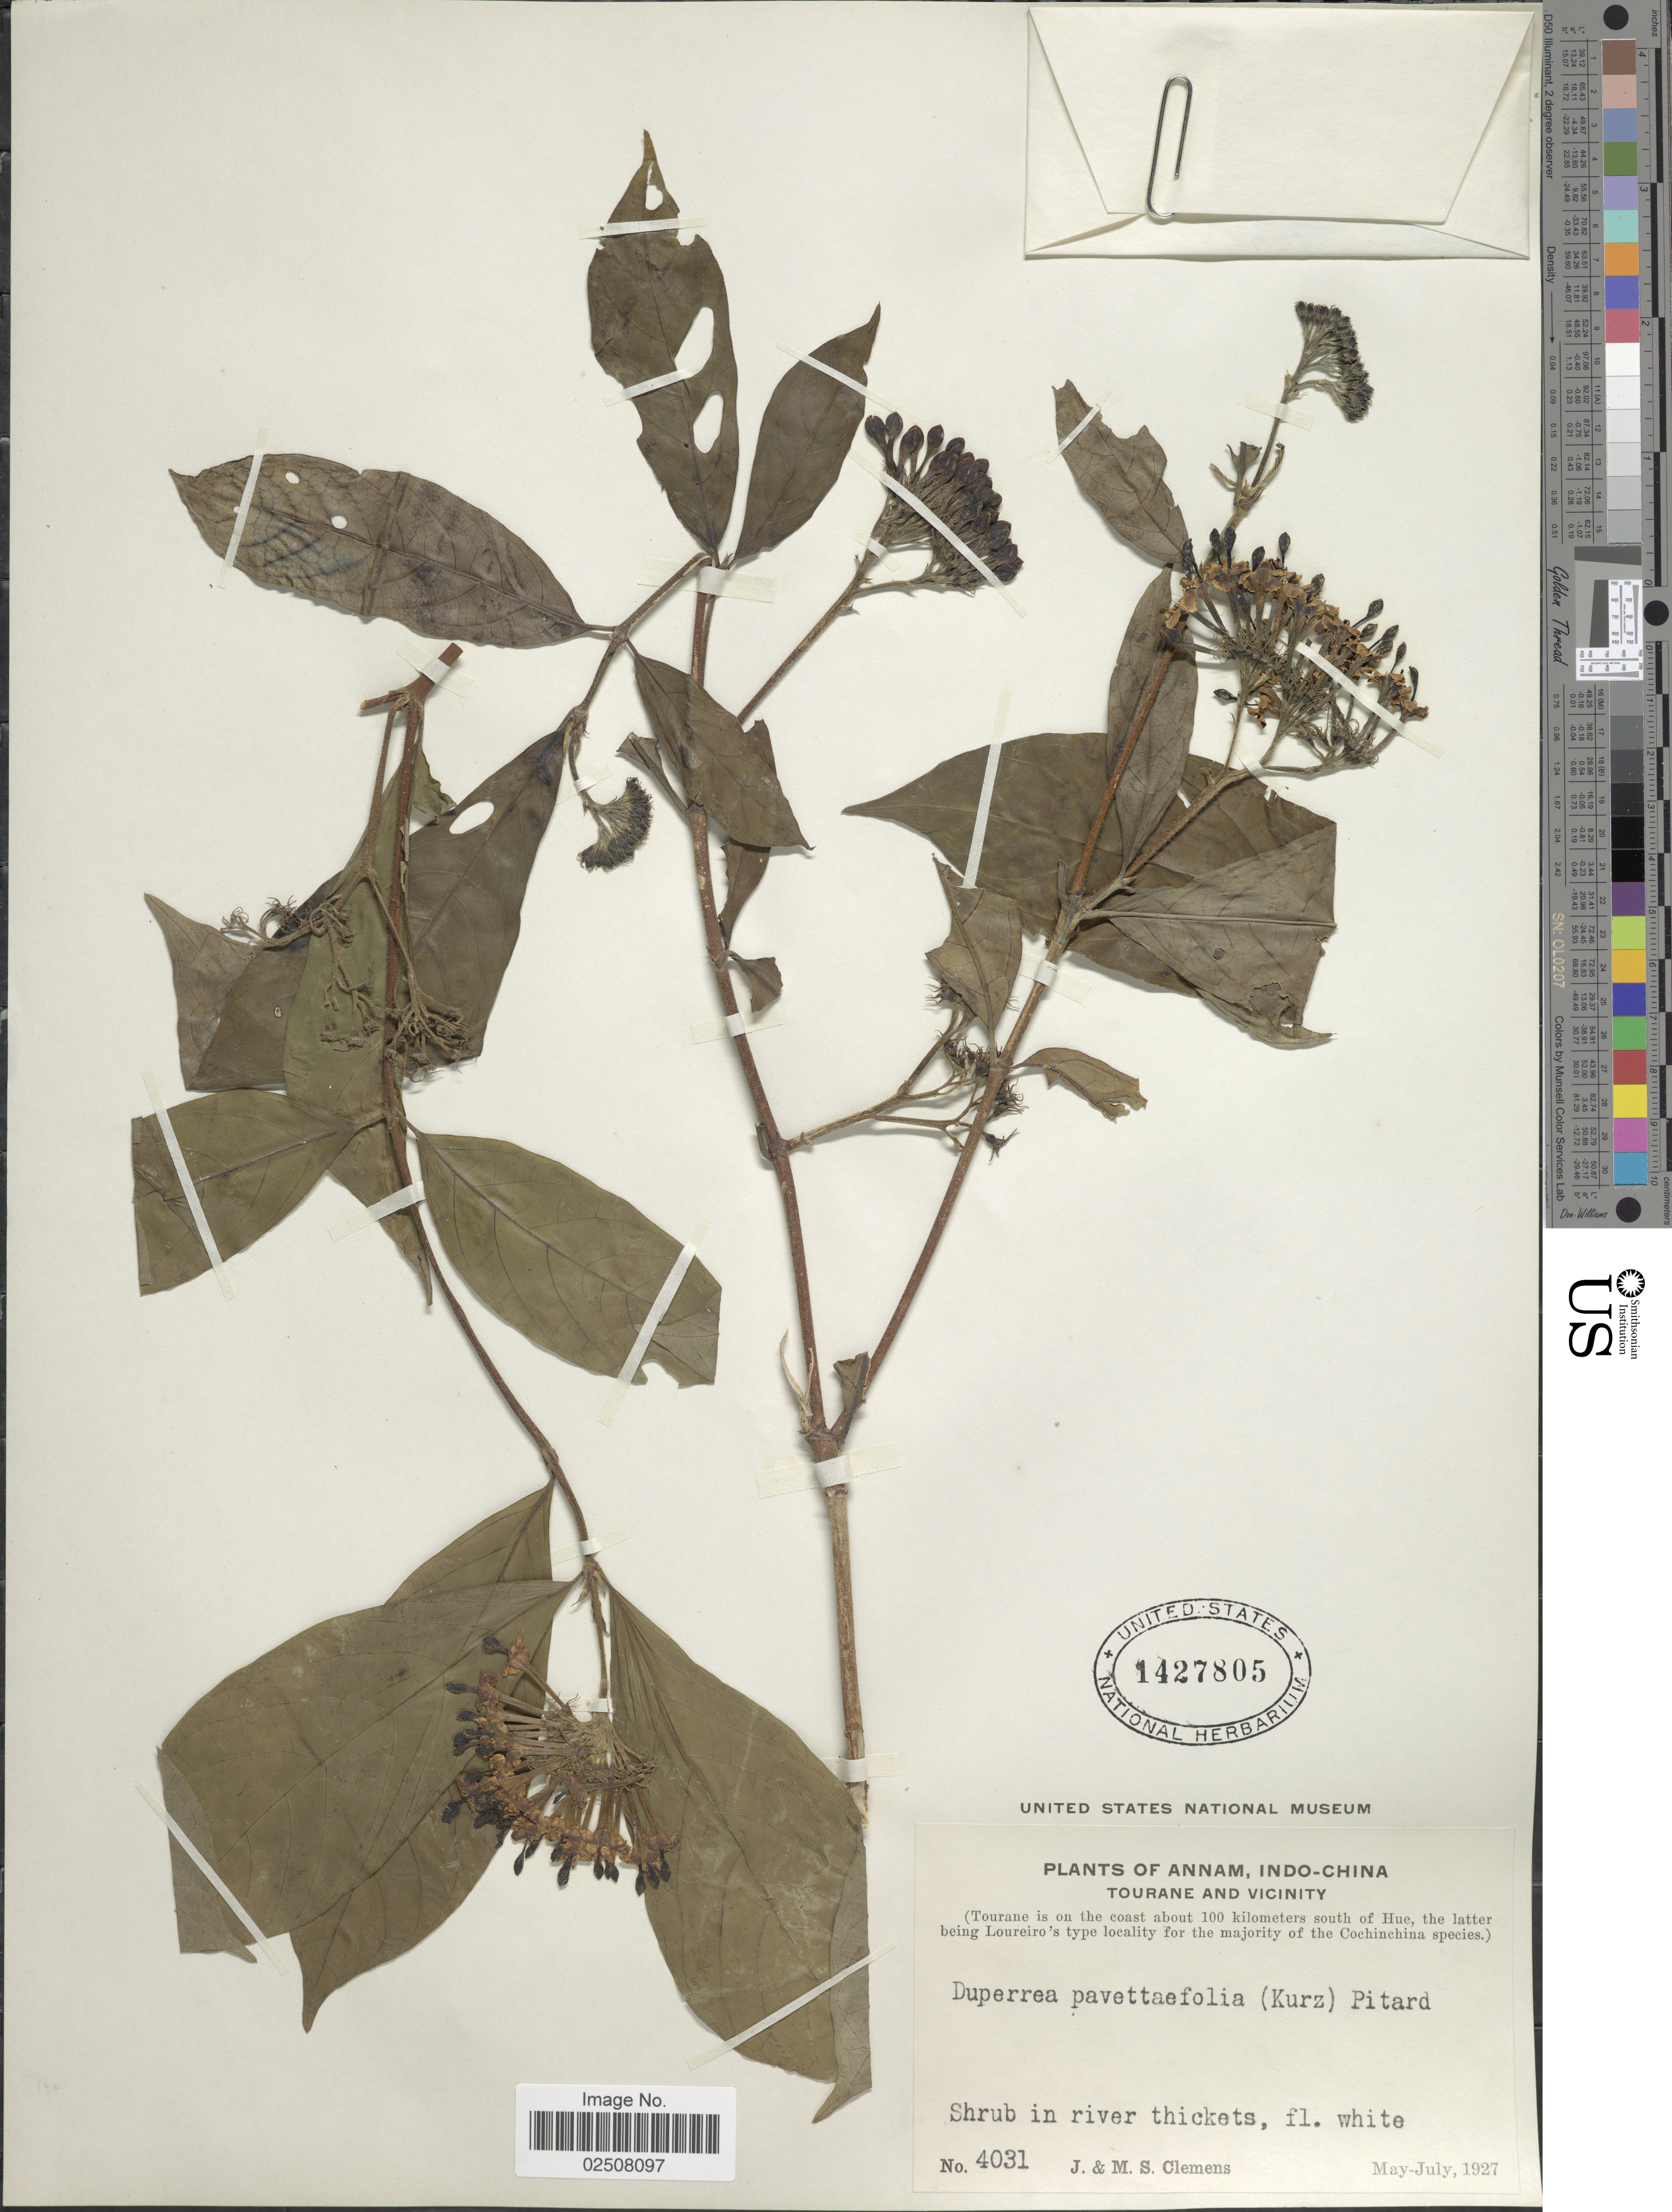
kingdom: Plantae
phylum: Tracheophyta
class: Magnoliopsida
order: Gentianales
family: Rubiaceae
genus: Duperrea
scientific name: Duperrea pavettifolia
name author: (Kurz) Pit.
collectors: J. Clemens & M. S. Clemens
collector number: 4031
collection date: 1927-05/1927-07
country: Vietnam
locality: Annam, Indo-China, Tourane and Vicinity (Tourane is on the coast about 100 kilometers south of Hue)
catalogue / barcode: US 1427805